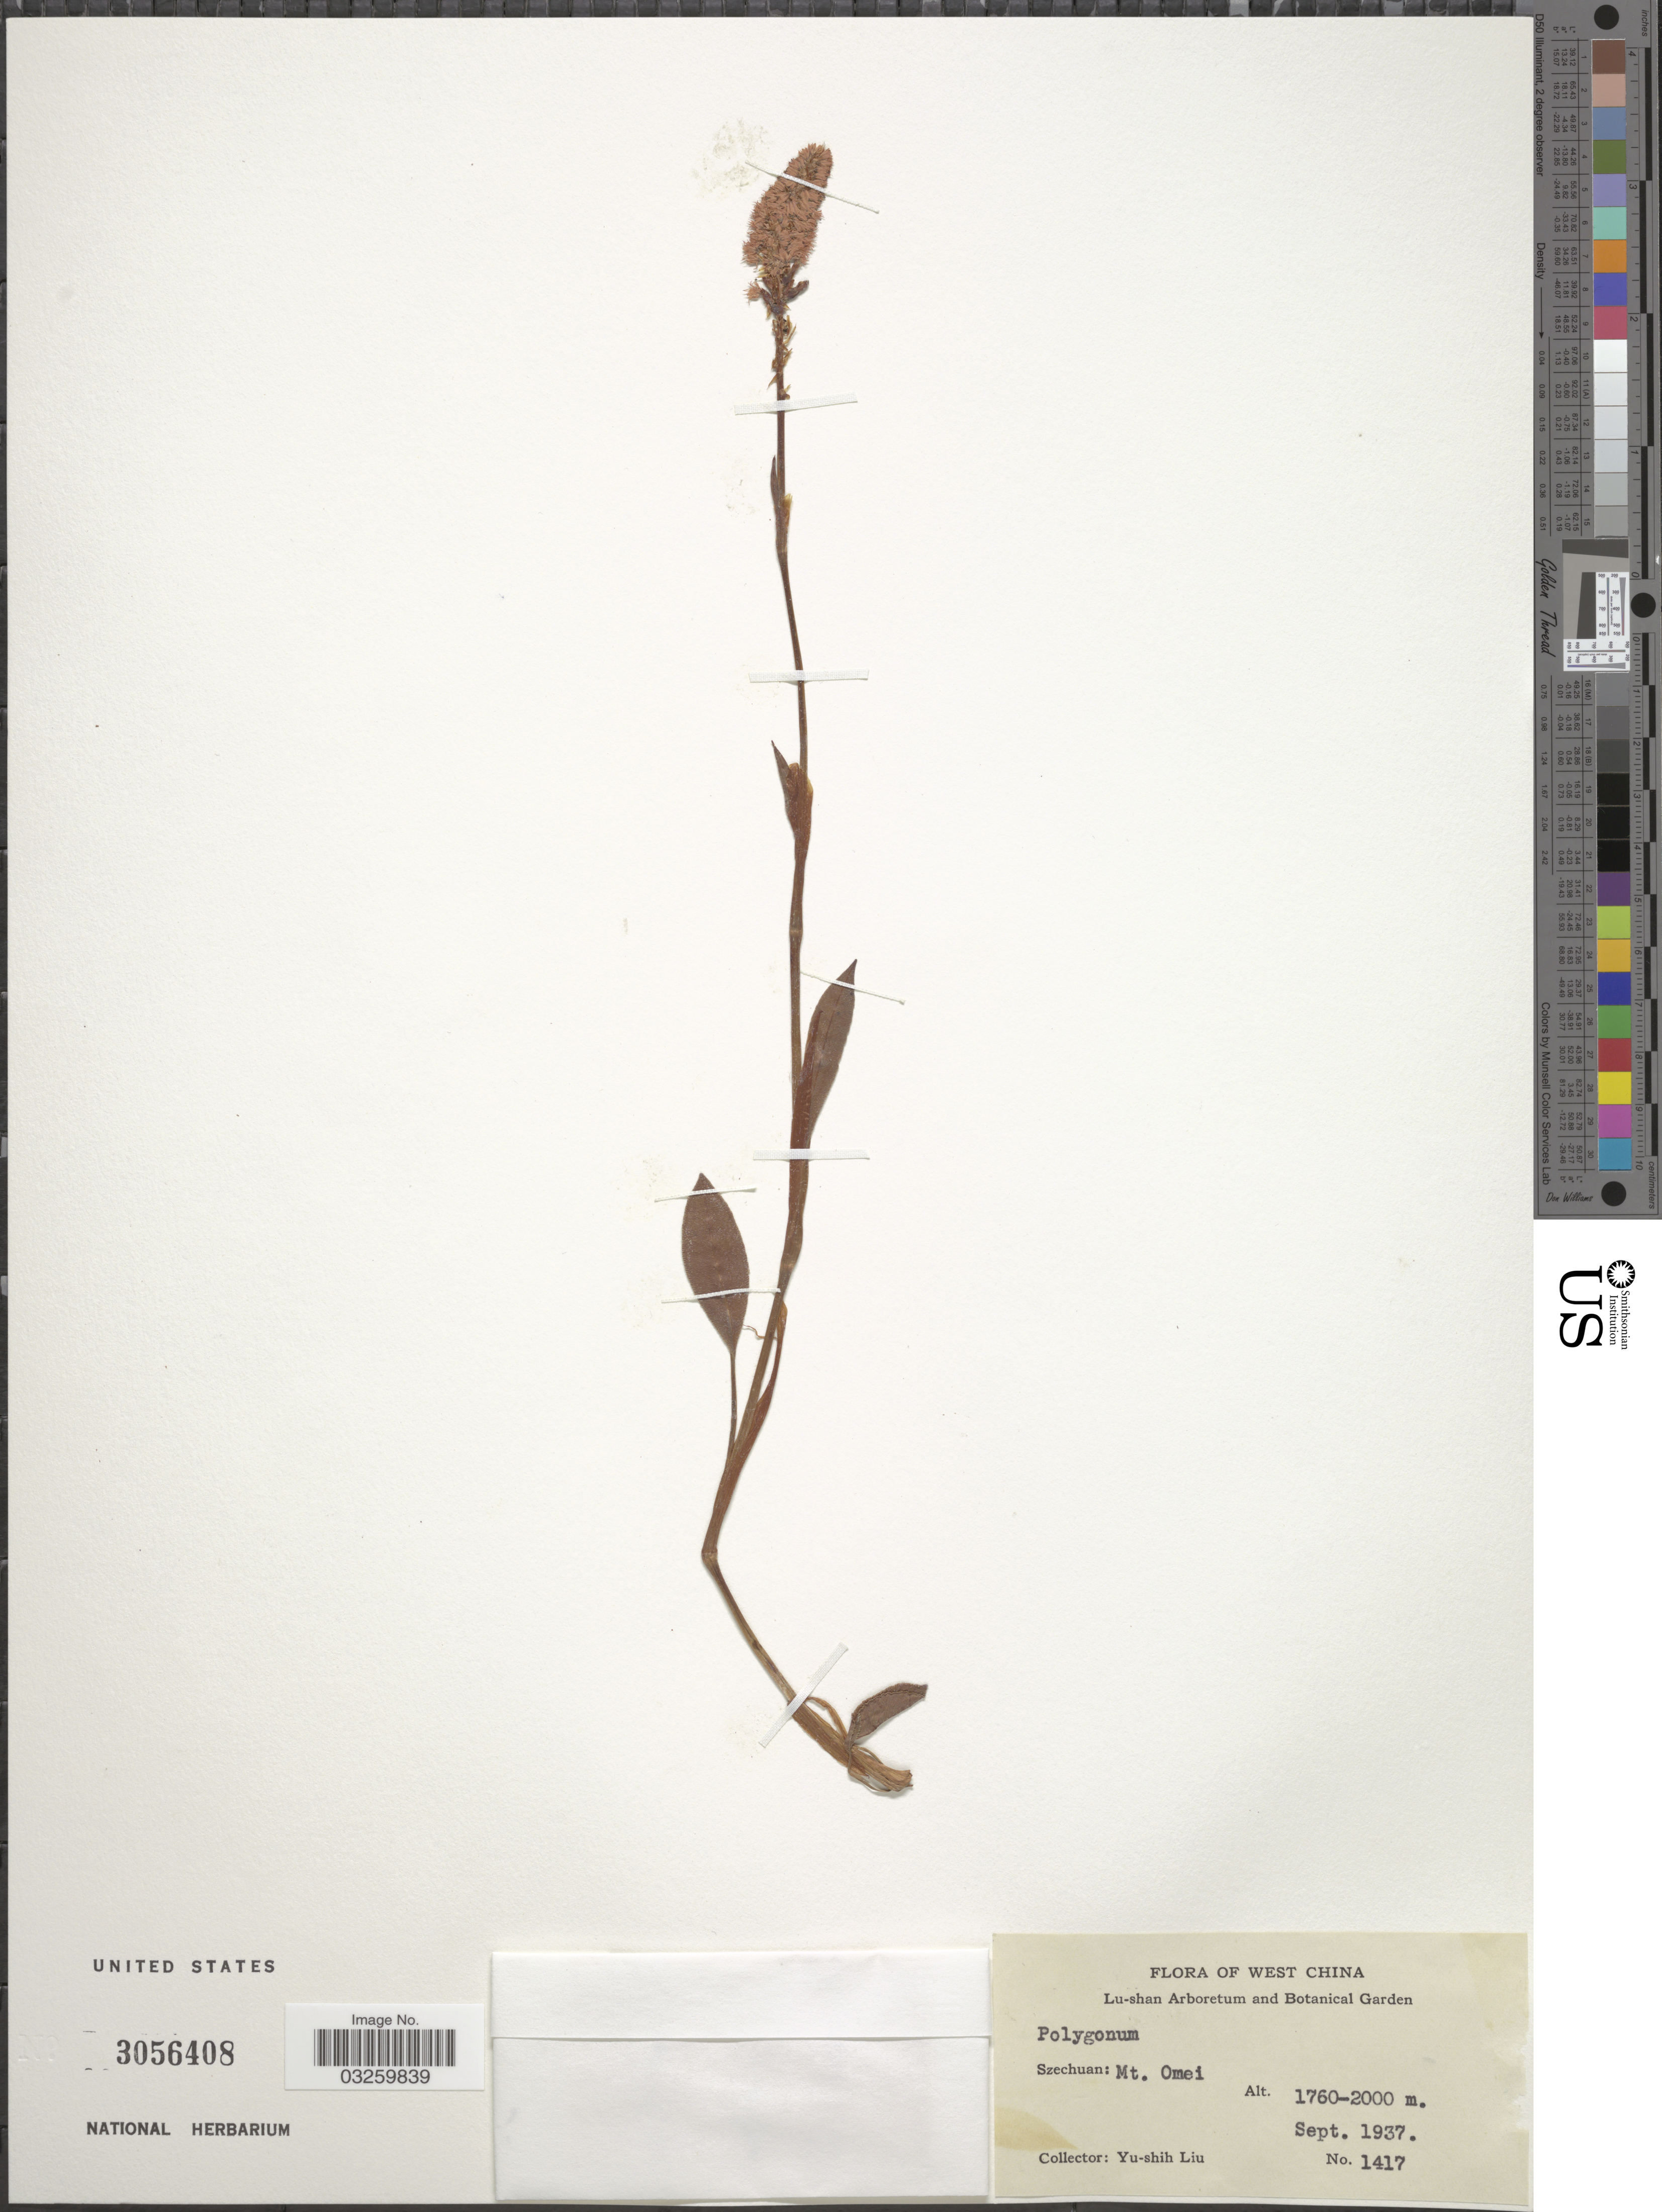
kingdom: Plantae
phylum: Tracheophyta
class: Magnoliopsida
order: Caryophyllales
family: Polygonaceae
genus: Bistorta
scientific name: Bistorta vivipara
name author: (L.) Delarbre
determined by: Strong, Mark T., (BOT), Smithsonian Institution - National Museum of Natural History (UNITED STATES)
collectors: Y.-S. Liu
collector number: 1417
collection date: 1937-09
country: China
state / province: Sichuan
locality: West China. Szechuan: Mt. Omei.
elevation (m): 1760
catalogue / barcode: US 3056408